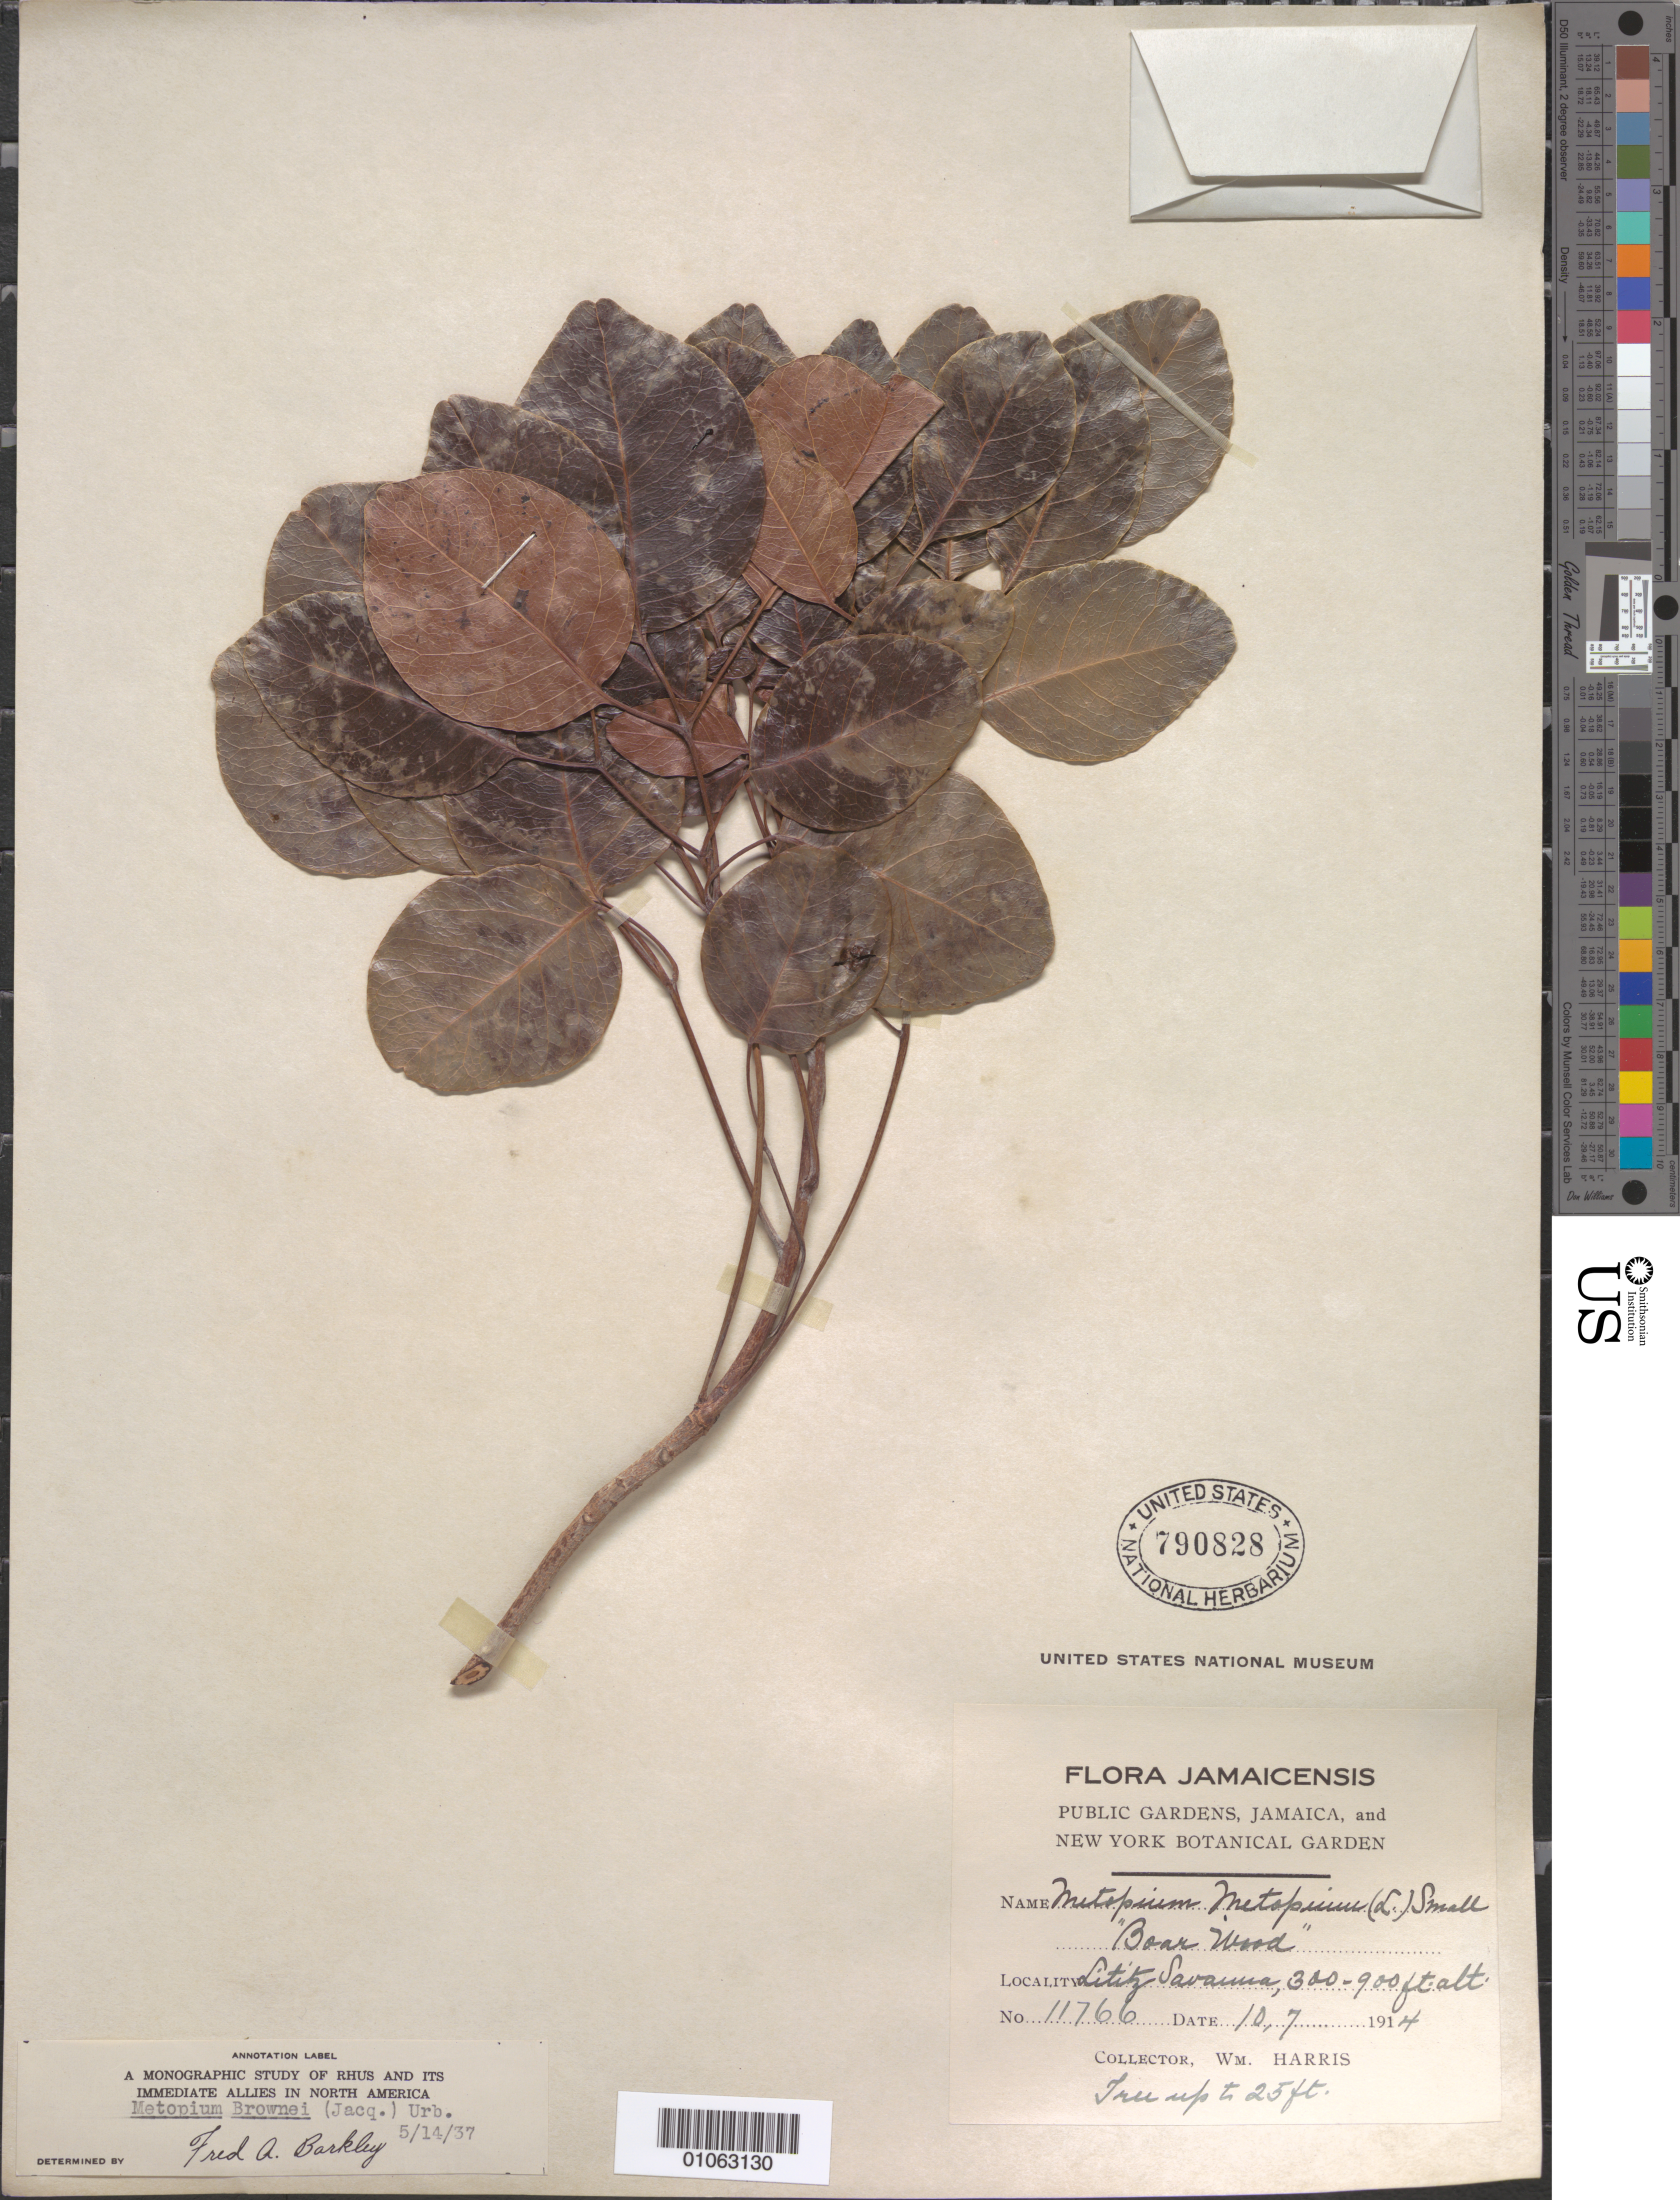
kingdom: Plantae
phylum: Tracheophyta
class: Magnoliopsida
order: Sapindales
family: Anacardiaceae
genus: Metopium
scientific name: Metopium brownei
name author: (Jacq.) Urb.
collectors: W. Harris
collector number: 11766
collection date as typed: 10 Jul 1914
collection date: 1914-07-10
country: Jamaica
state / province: Clarendon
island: Jamaica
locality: Boar wood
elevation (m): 91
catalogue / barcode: US 790828